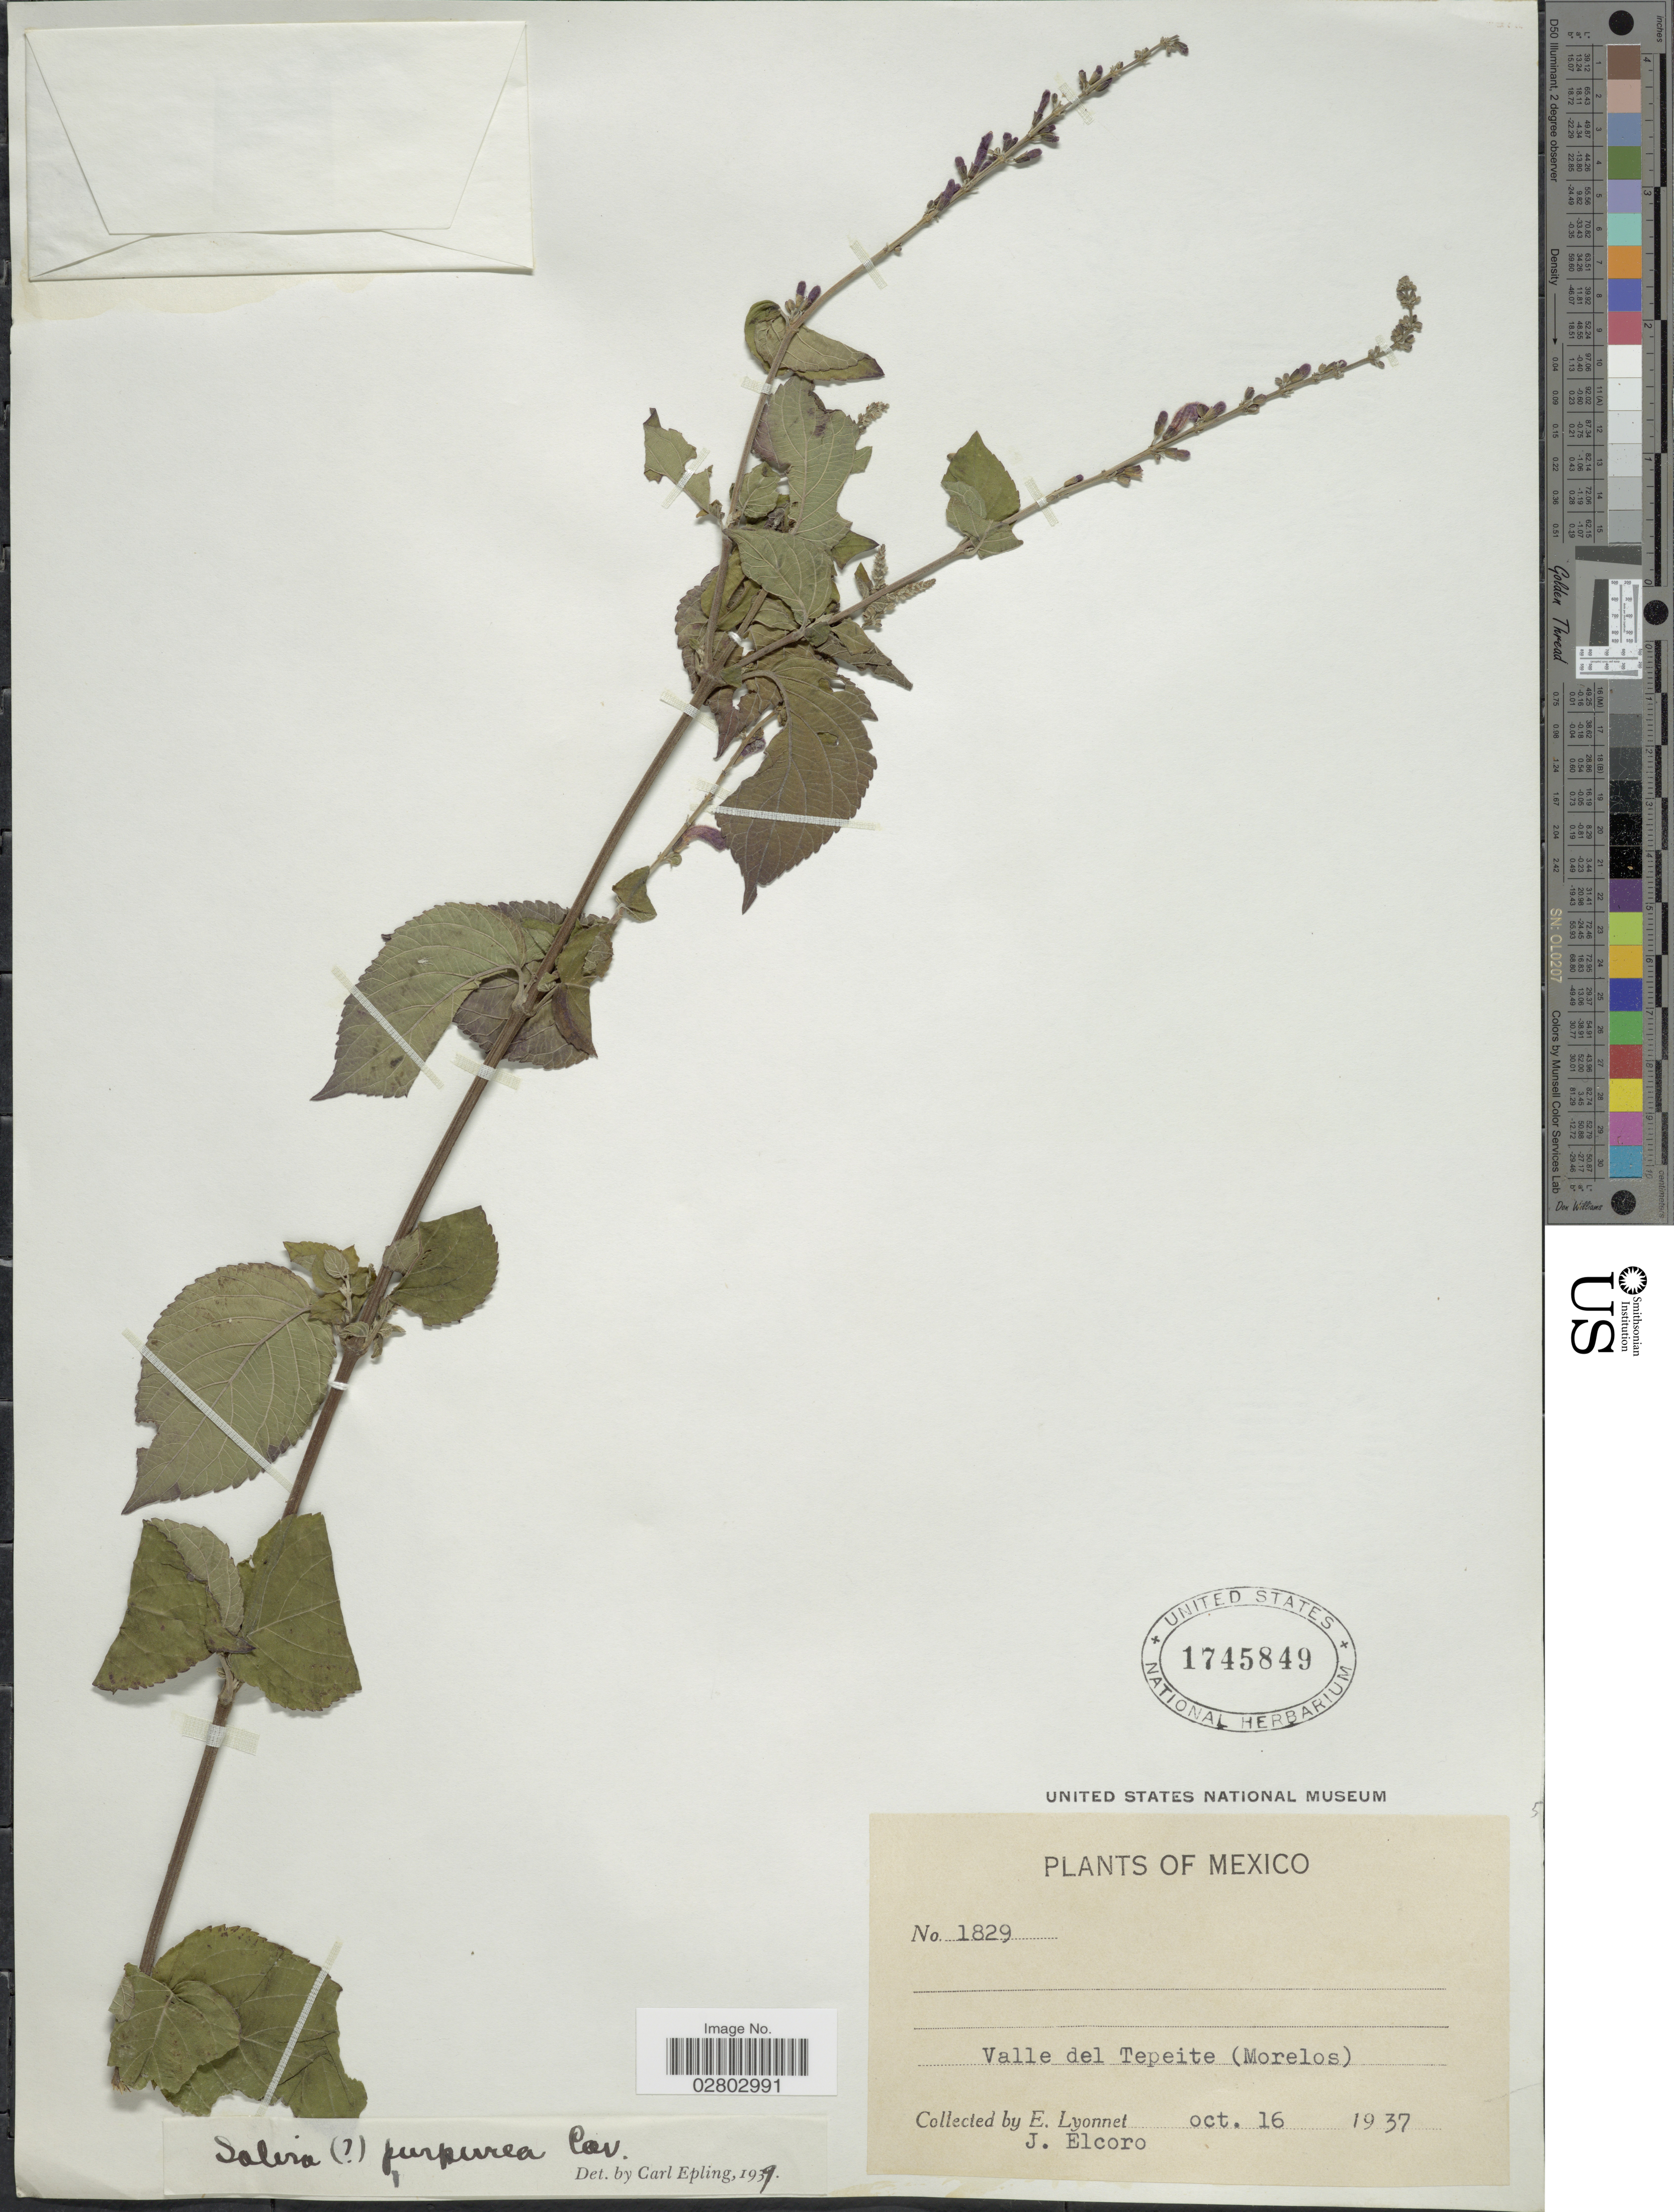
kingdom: Plantae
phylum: Tracheophyta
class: Magnoliopsida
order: Lamiales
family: Lamiaceae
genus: Salvia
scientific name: Salvia purpurea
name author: Cav.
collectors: E. Lyonnet & J. Elcoro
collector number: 1829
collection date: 1937-10-16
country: Mexico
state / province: Morelos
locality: Valle del Tepeite (Morelos).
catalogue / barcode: US 1745849